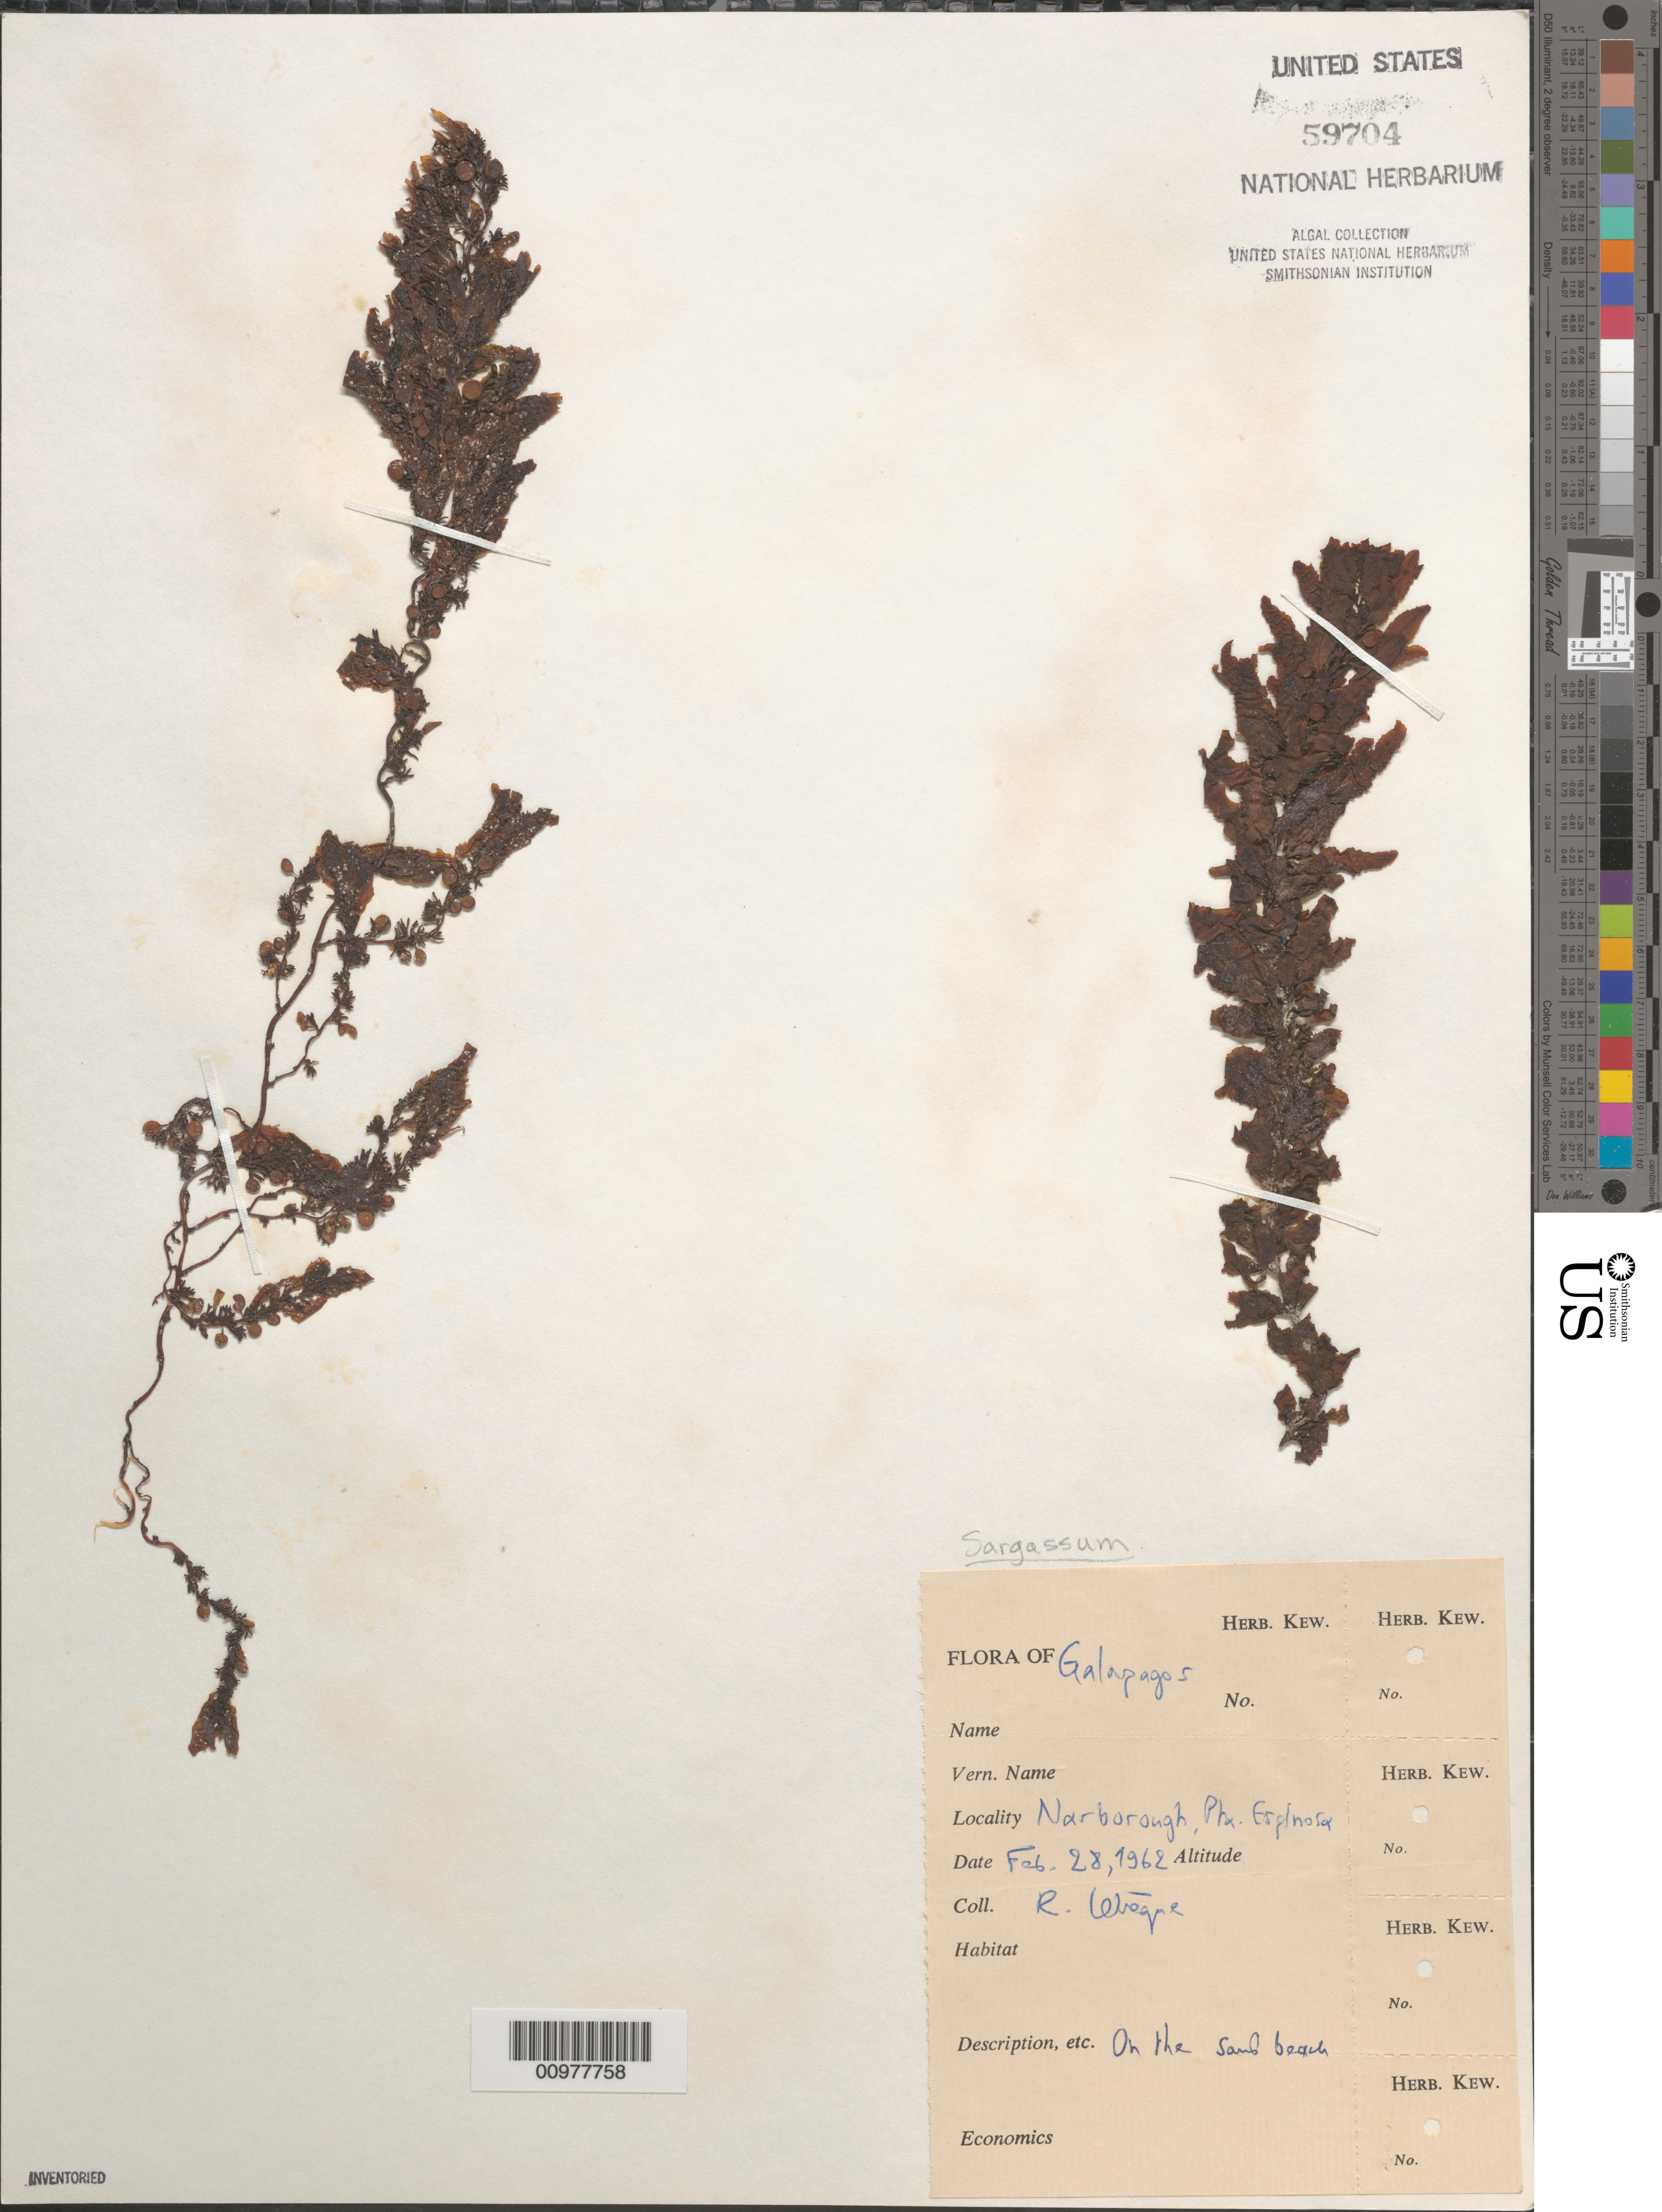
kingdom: Chromista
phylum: Ochrophyta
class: Phaeophyceae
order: Fucales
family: Sargassaceae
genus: Sargassum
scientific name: Sargassum sp.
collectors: R. Lebeque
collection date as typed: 28 Feb 1962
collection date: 1962-02-28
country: Ecuador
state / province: Colón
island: Fernandina [Narborough]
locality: Punta Espinosa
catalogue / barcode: US 59704